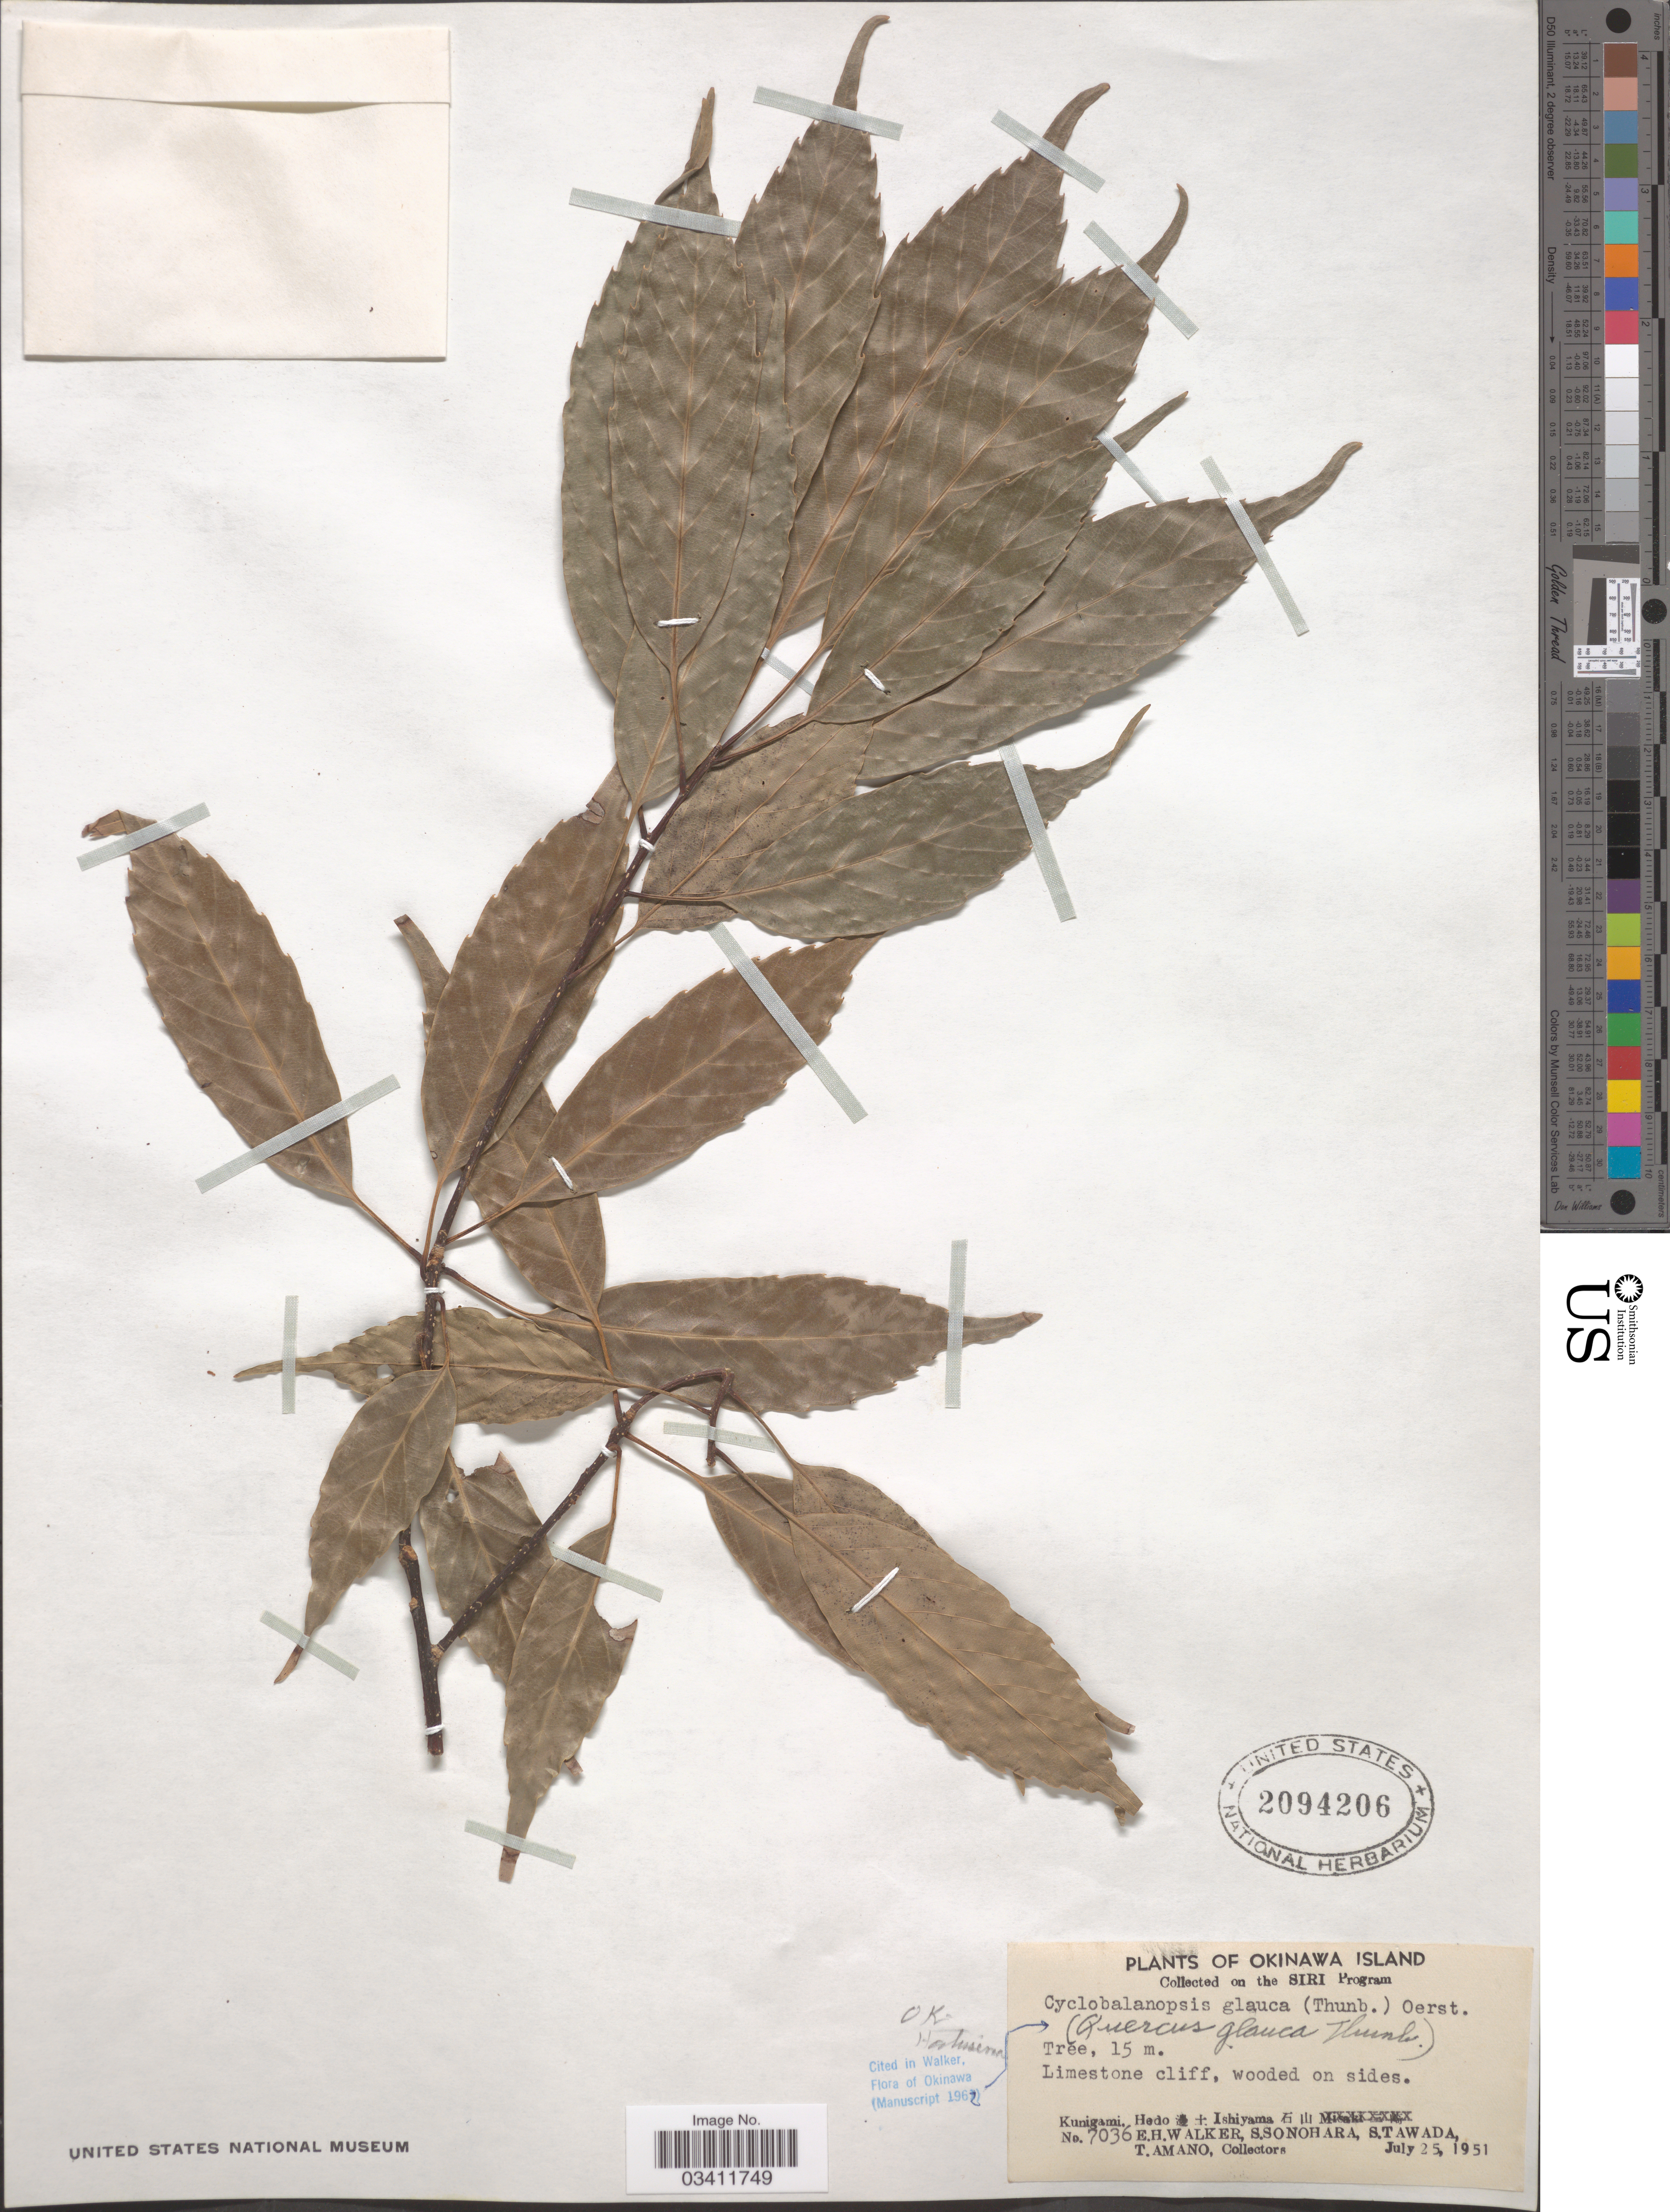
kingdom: Plantae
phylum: Tracheophyta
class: Magnoliopsida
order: Fagales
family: Fagaceae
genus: Quercus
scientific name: Quercus glauca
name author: Thunb.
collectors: E. H. Walker, S. Sonohara, S. Tawada & T. Amano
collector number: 7036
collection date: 1951-07-25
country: Japan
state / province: Okinawa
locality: Kunigami, Hedo + Ishiyama X.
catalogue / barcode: US 2094206